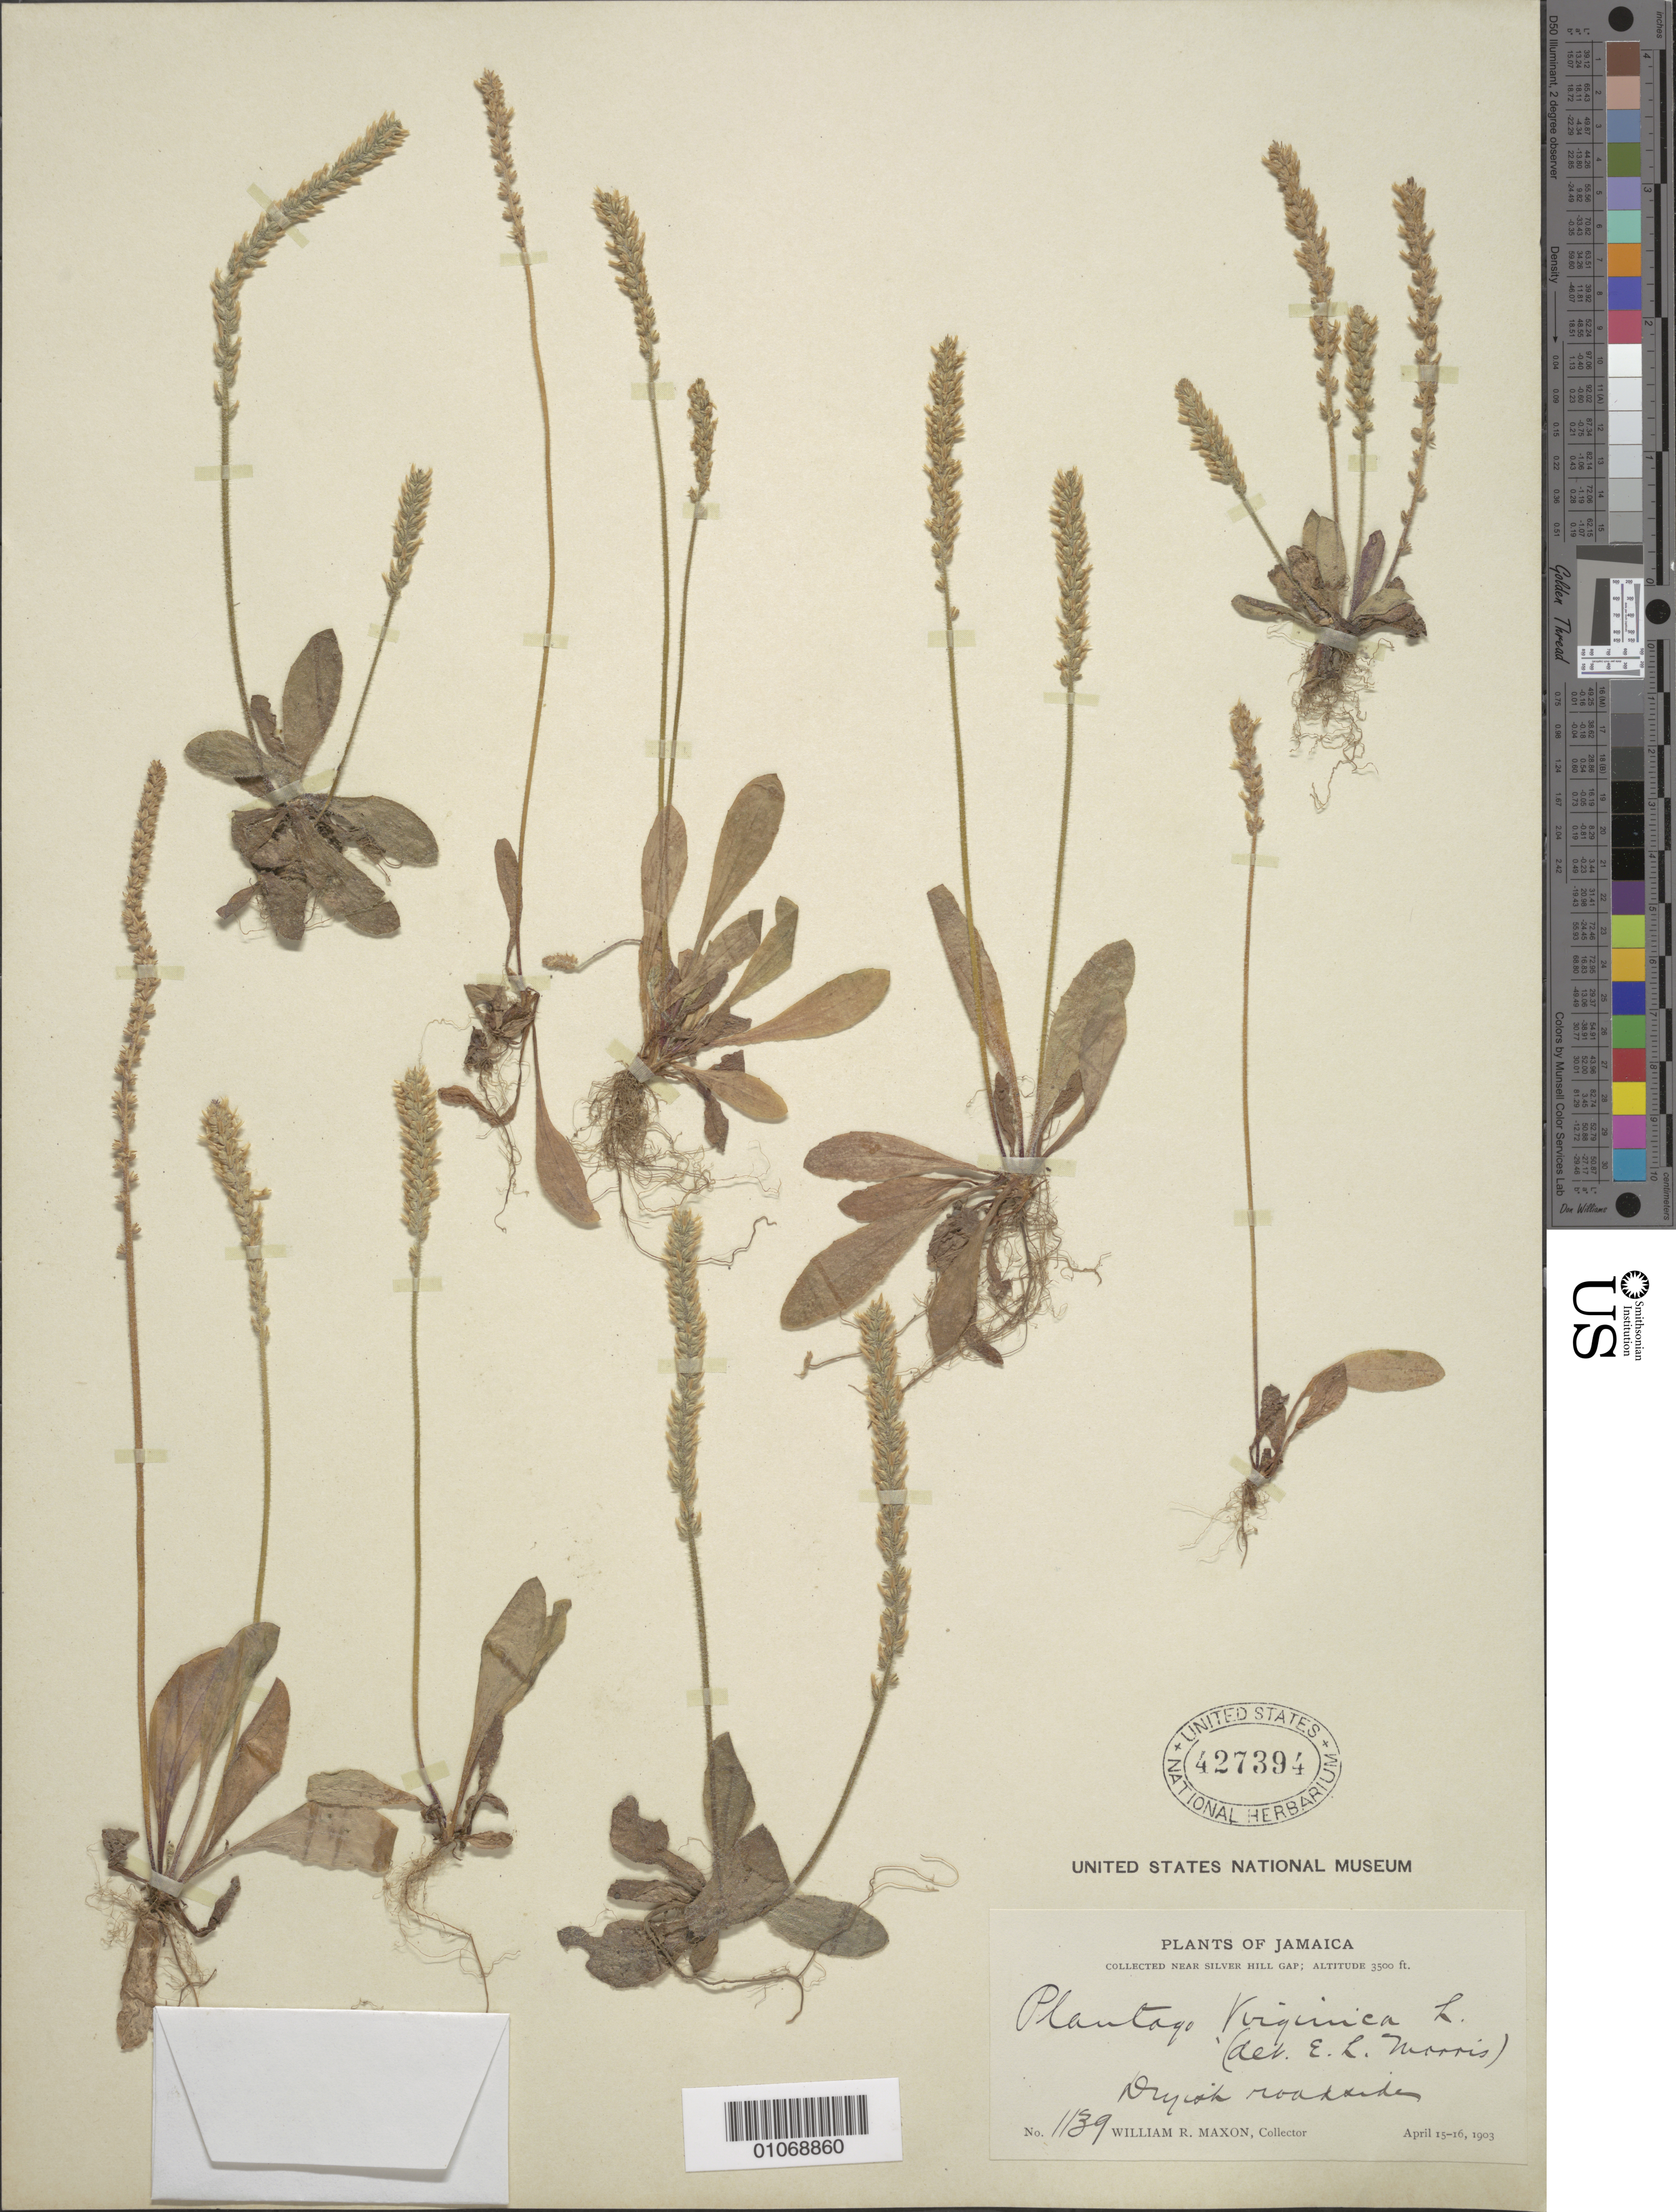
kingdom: Plantae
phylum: Tracheophyta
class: Magnoliopsida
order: Lamiales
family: Plantaginaceae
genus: Plantago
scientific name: Plantago virginica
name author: L.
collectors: W. R. Maxon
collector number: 1139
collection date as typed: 15 Apr 1903 to 16 Apr 1903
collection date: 1903-04-15/1903-04-16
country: Jamaica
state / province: Kingston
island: Jamaica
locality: Silver Hill Gap, dryish roadside.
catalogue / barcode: US 427394